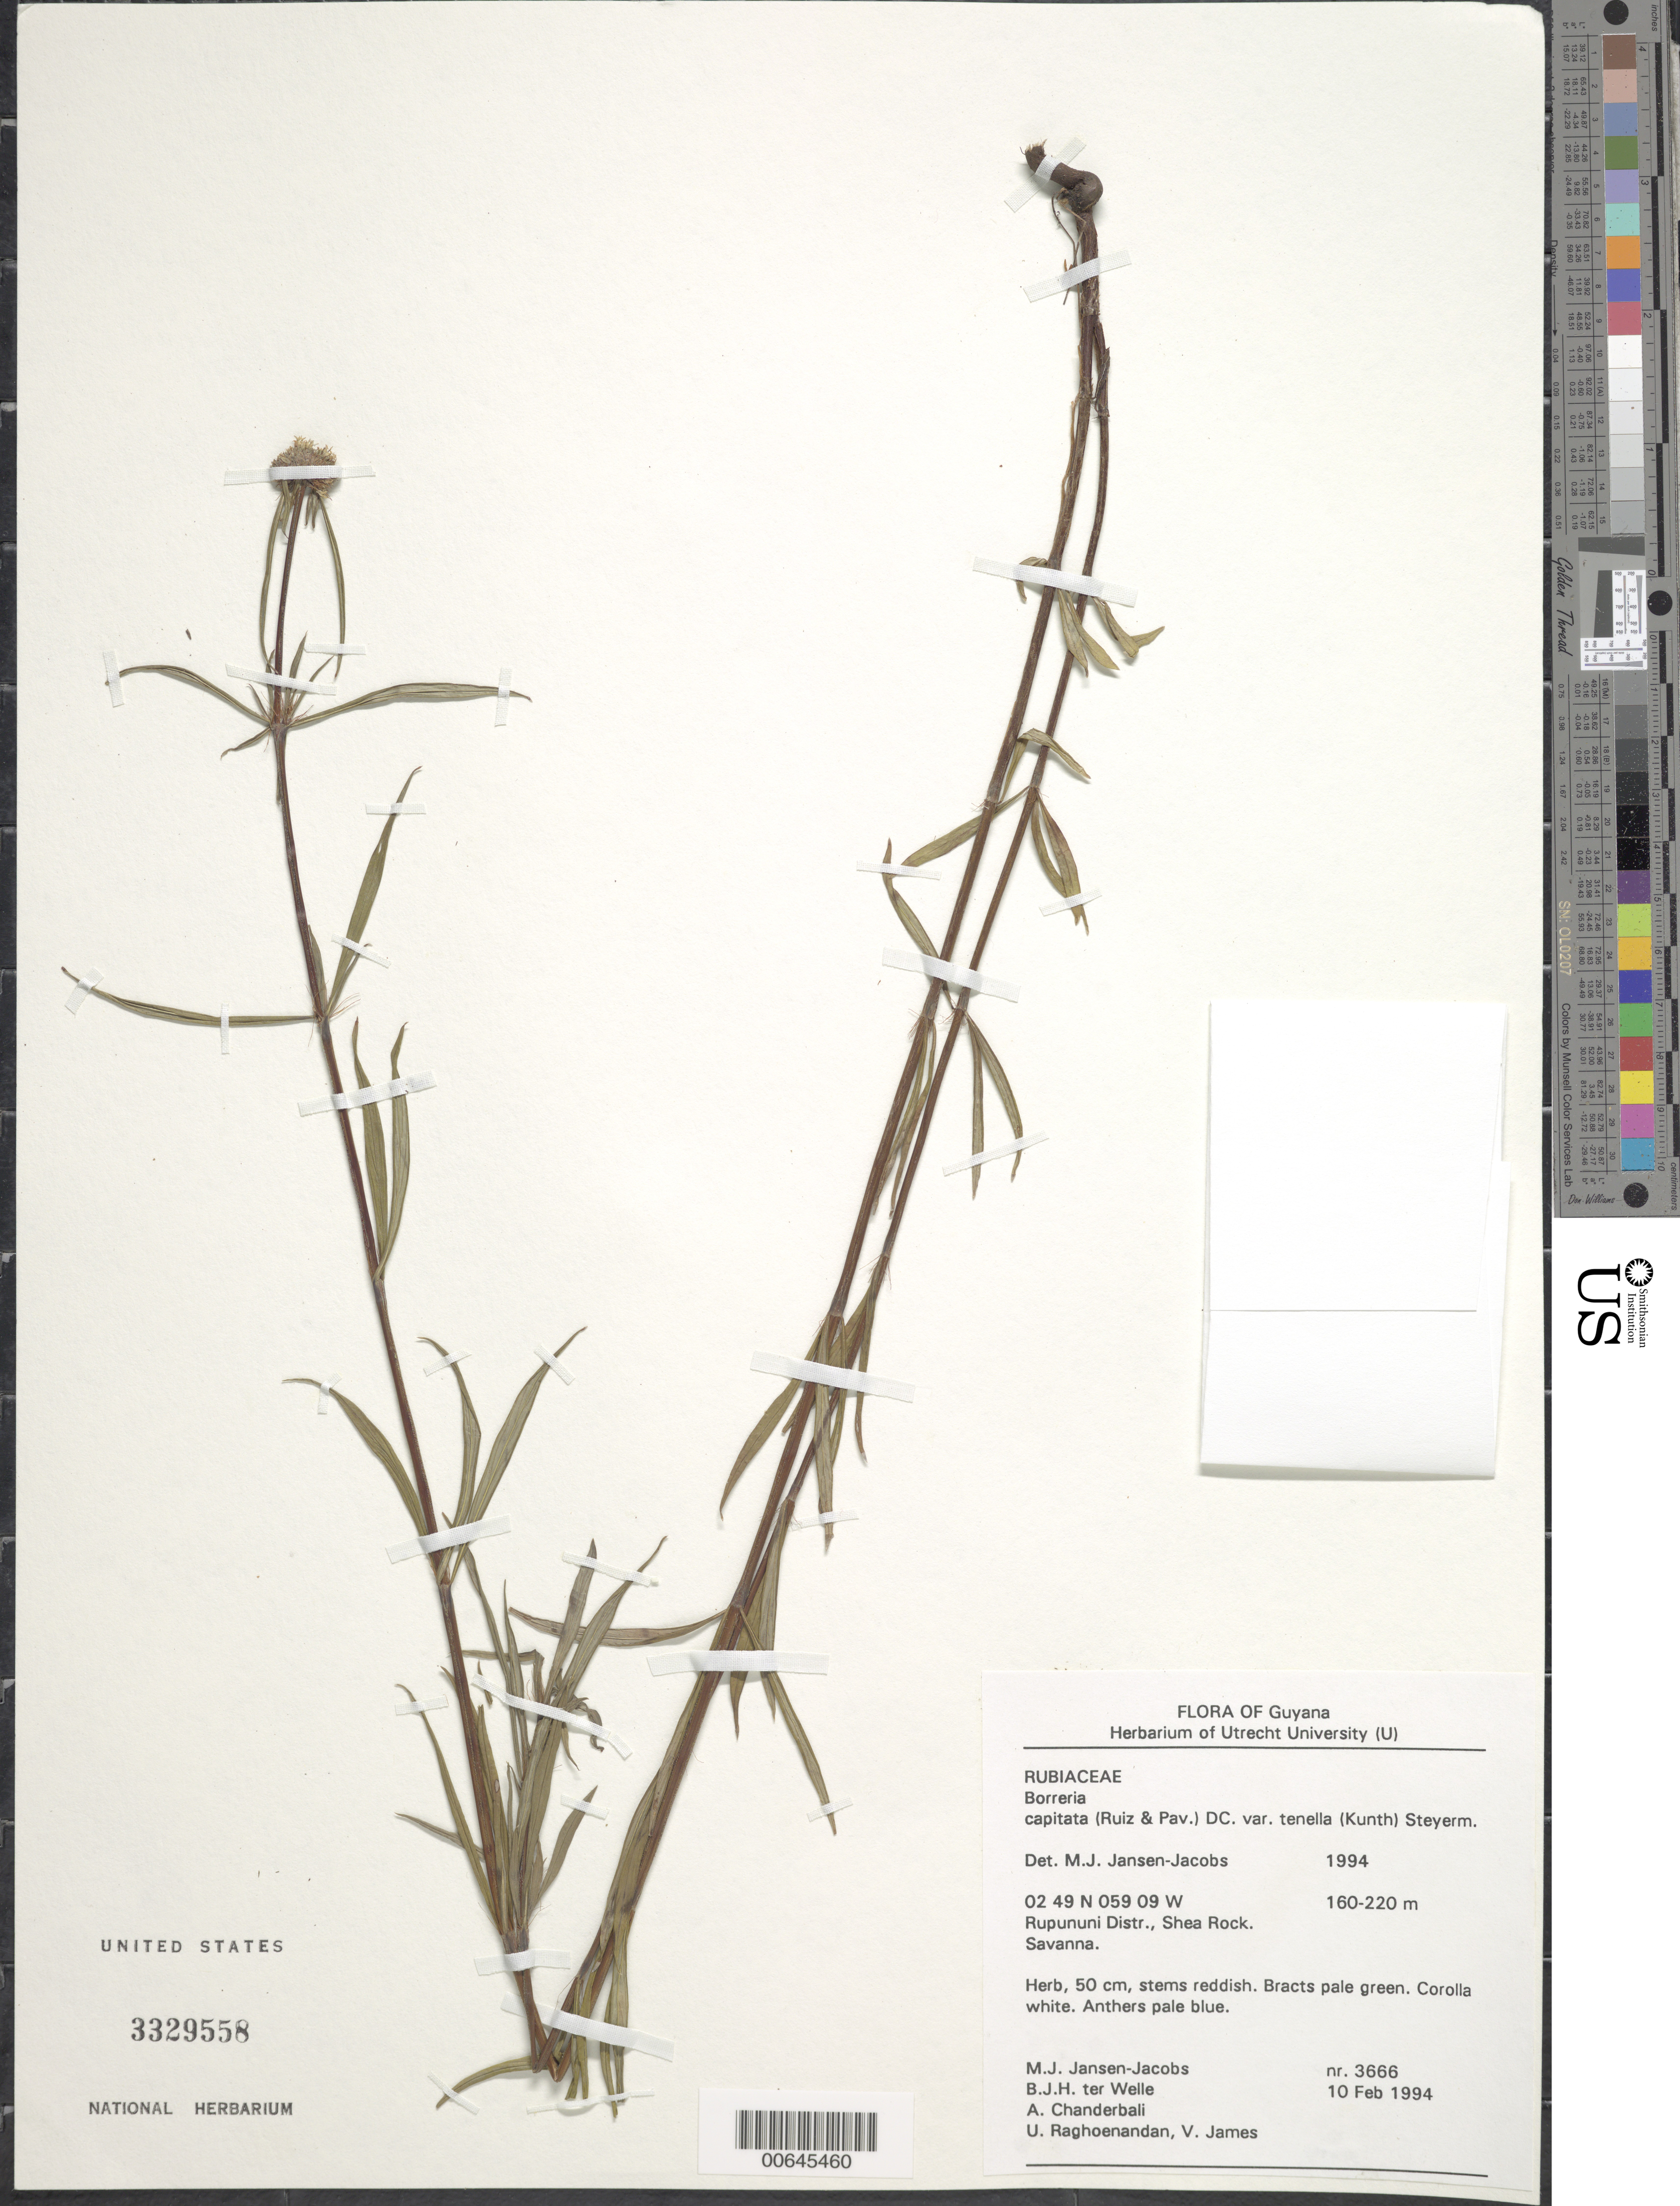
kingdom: Plantae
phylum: Tracheophyta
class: Magnoliopsida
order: Gentianales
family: Rubiaceae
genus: Borreria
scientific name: Borreria capitata var. tenella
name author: (Kunth) Steyerm.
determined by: Jansen-Jacobs, M. J., (U), Nationaal Herbarium Nederland, Utrecht University branch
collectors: M. J. Jansen-Jacobs, B. Welle, A. S. Chanderbali, U. Raghoenandan & V. James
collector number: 3666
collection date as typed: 10-Feb-94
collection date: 1994-02-10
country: Guyana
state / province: U. Takutu-U. Essequibo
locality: Shea Rock, Rupununi Dist.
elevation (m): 160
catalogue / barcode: US 3329558